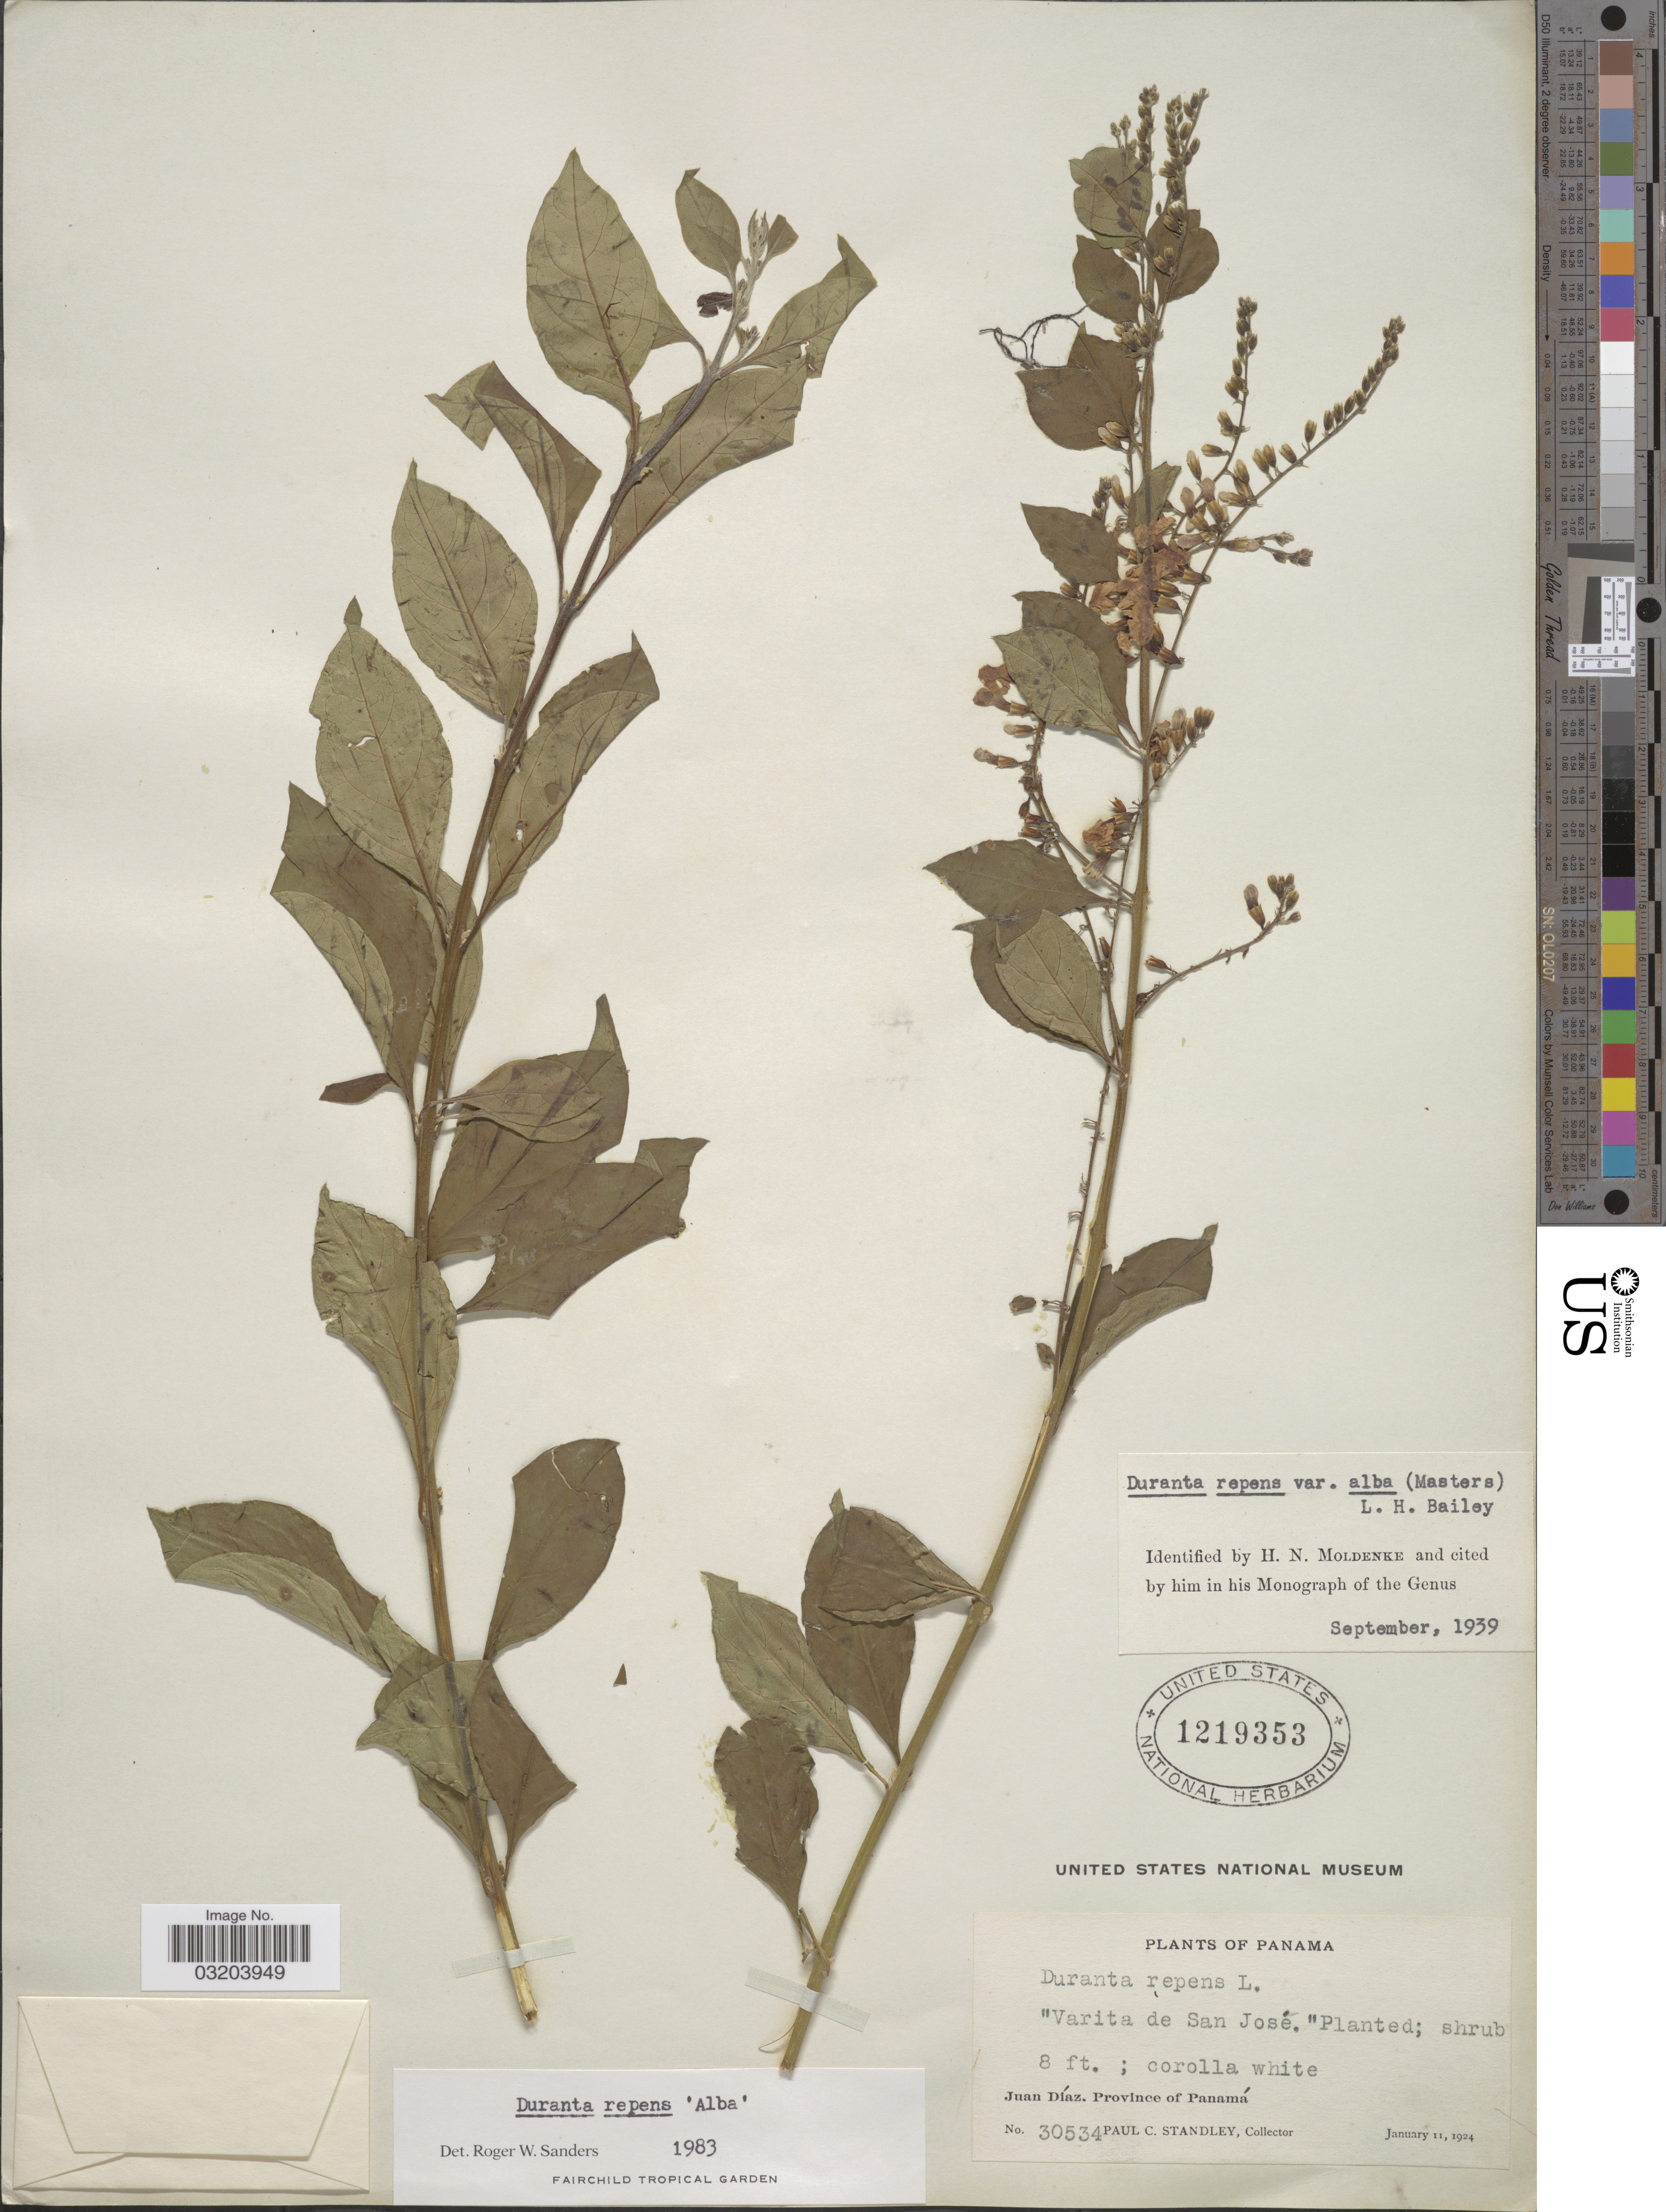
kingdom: Plantae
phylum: Tracheophyta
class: Magnoliopsida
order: Lamiales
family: Verbenaceae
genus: Duranta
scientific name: Duranta erecta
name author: L.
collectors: P. C. Standley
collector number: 30534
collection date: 1924-01-11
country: Panama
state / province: Panamá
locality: Juan Díaz.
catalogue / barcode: US 1219353